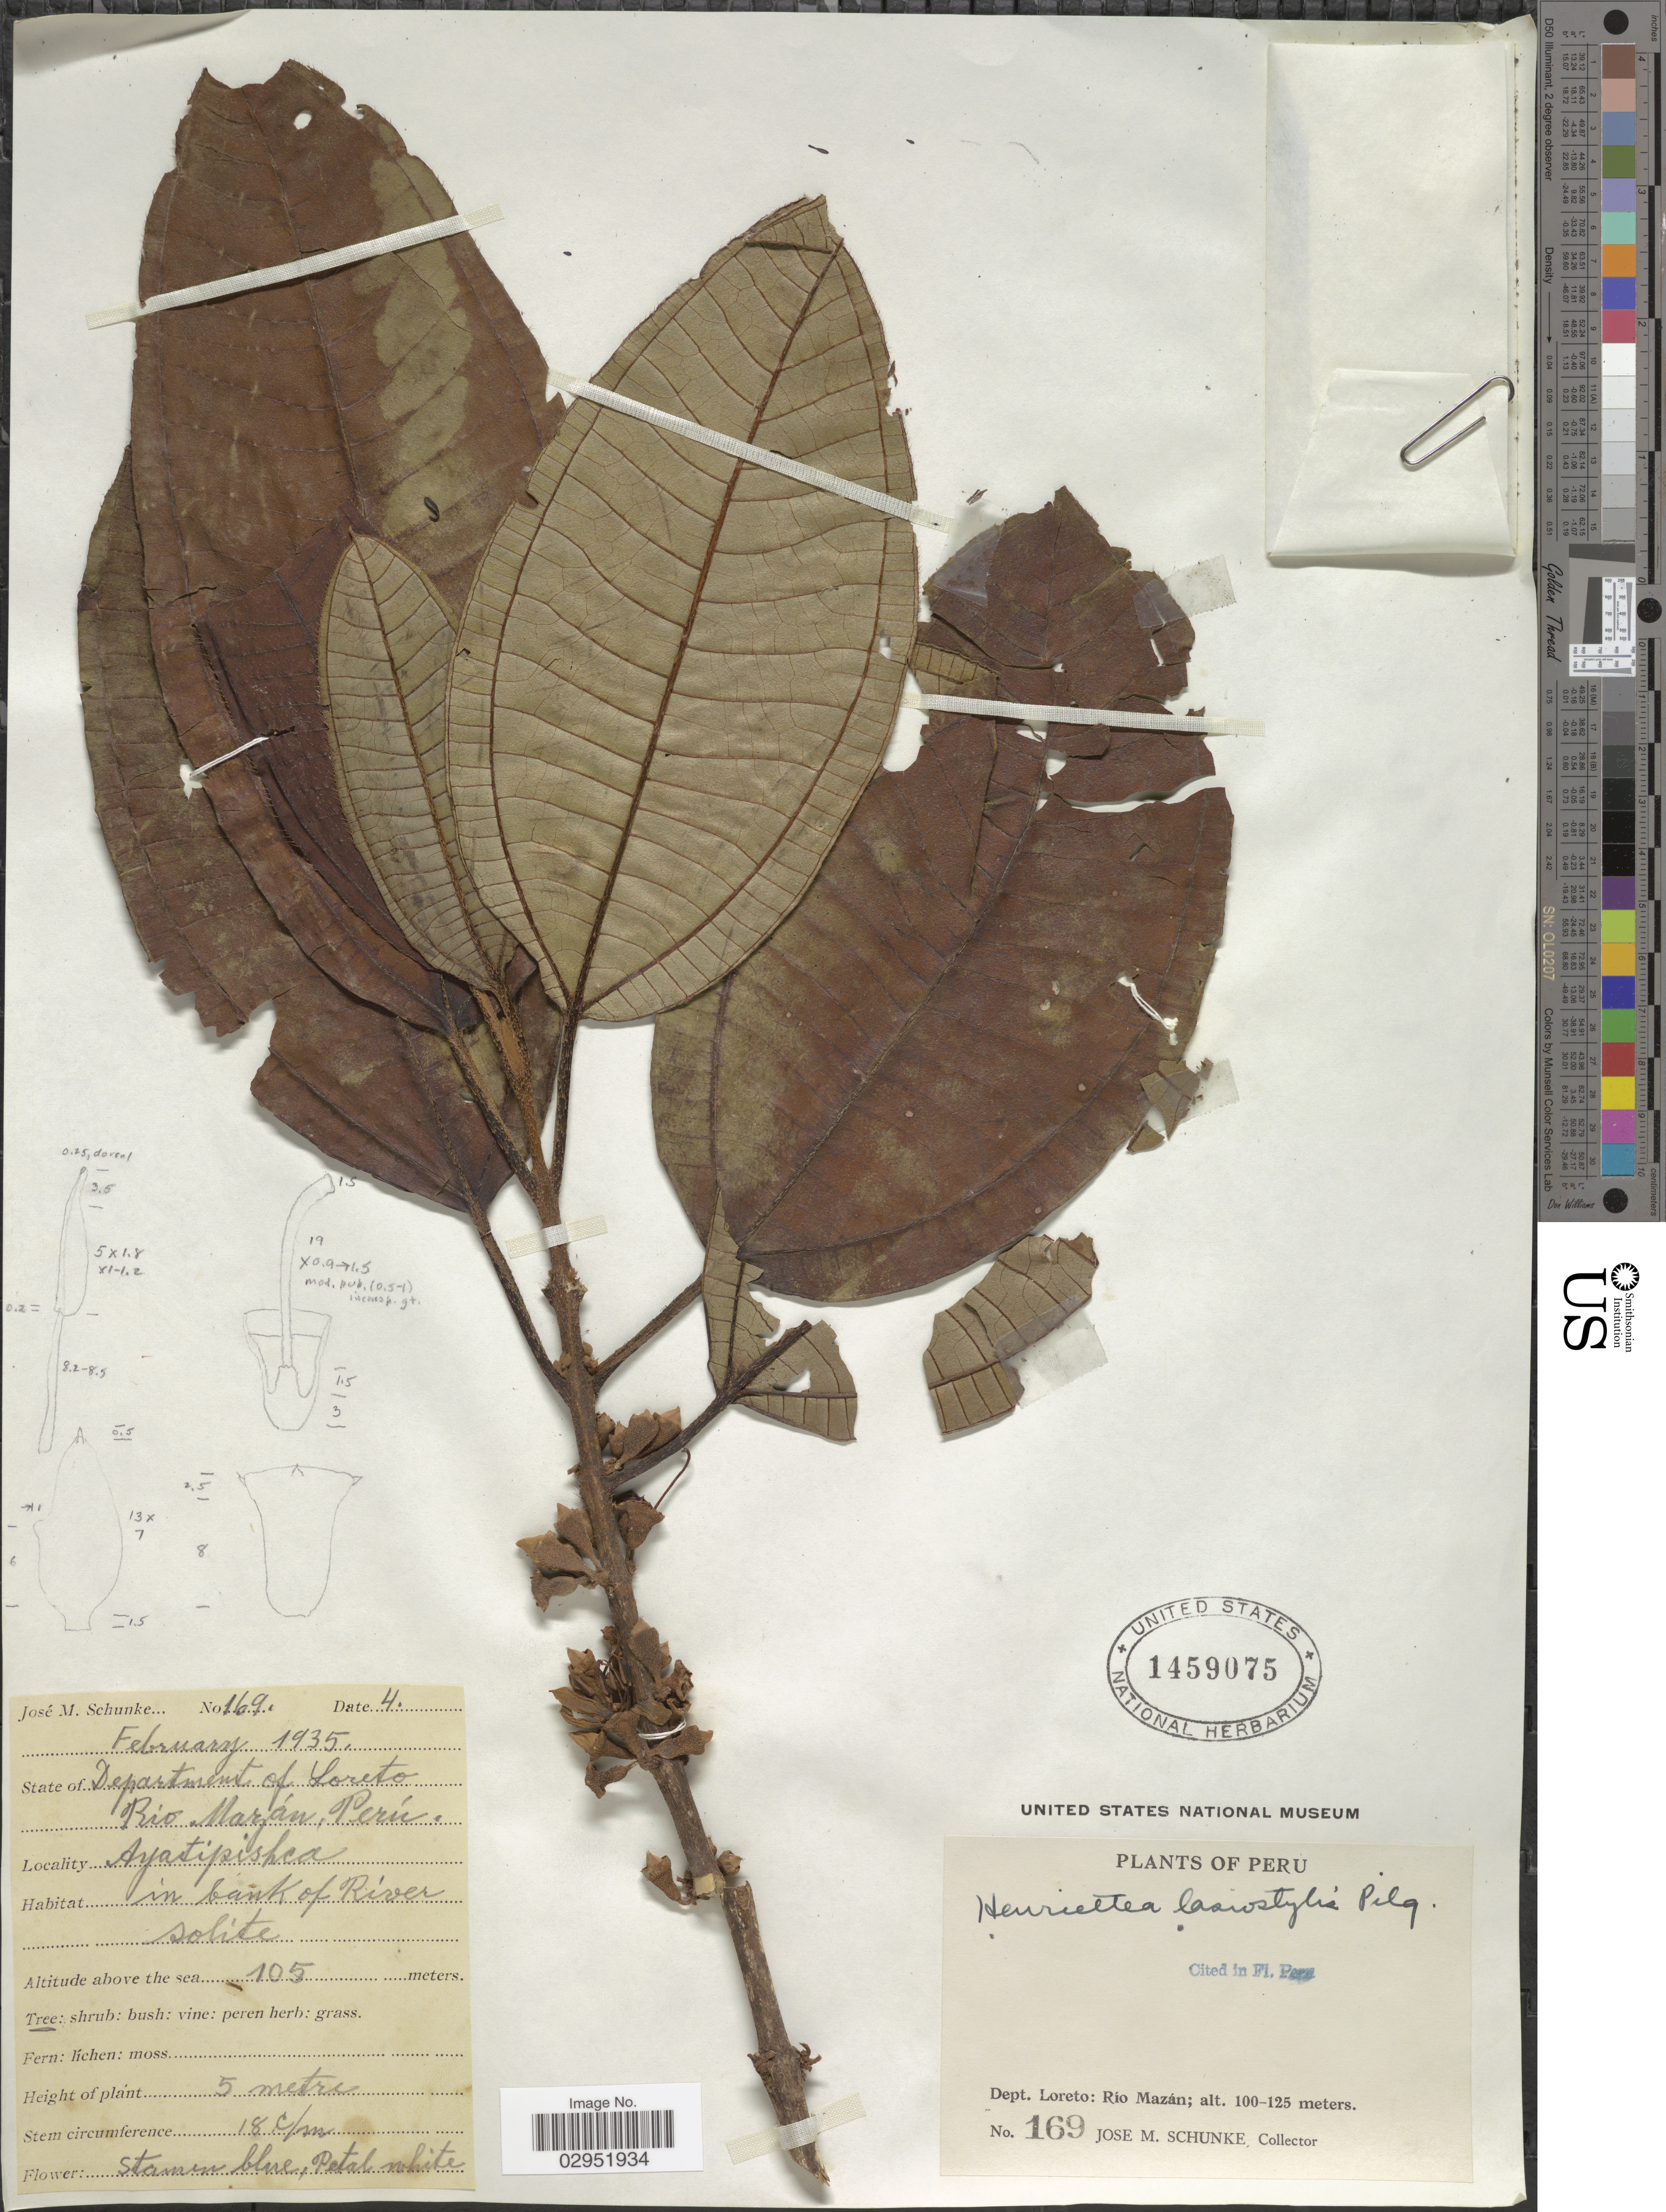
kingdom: Plantae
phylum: Tracheophyta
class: Magnoliopsida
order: Myrtales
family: Melastomataceae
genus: Henriettea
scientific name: Henriettea lasiostylis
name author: Pilg.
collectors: J. M. Schunke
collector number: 169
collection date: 1935-02-04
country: Peru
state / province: Loreto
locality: Department of Loreto: Rio Mazán.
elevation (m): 105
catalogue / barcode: US 1459075